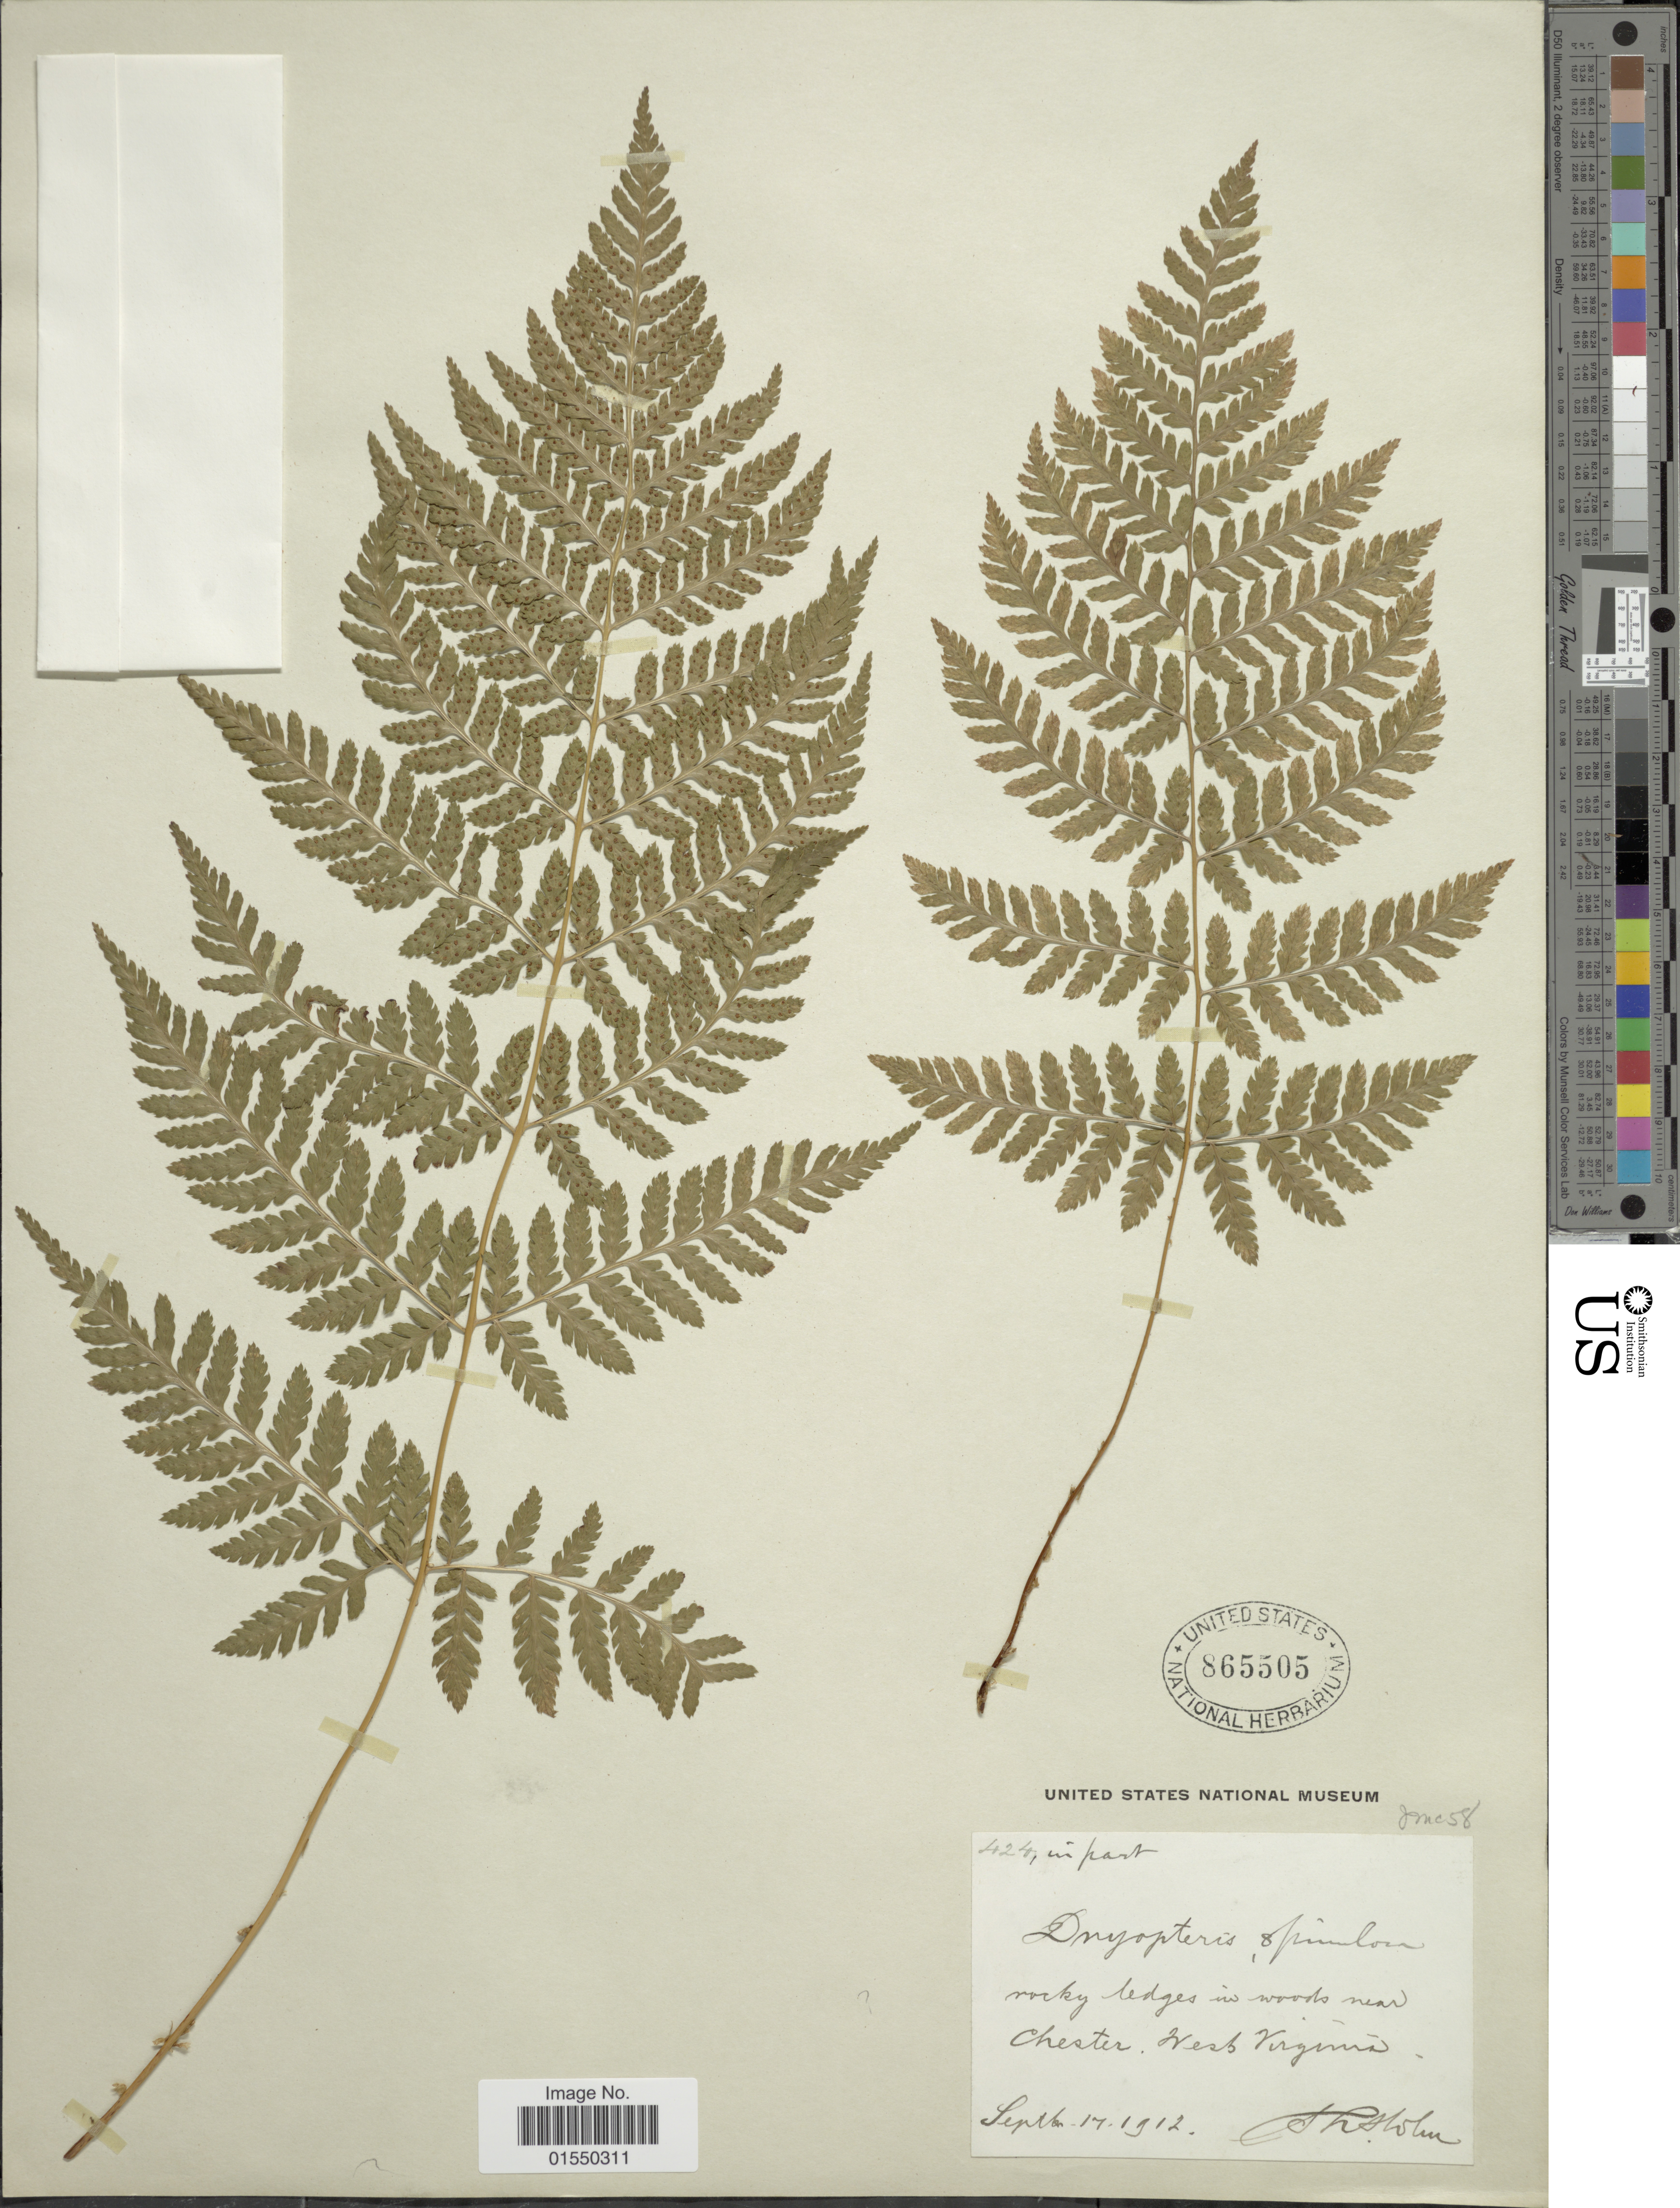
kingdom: Plantae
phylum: Tracheophyta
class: Polypodiopsida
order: Polypodiales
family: Dryopteridaceae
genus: Dryopteris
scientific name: Dryopteris carthusiana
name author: (Villars) H.P. Fuchs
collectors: T. H. Holm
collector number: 424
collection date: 1912-09-17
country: United States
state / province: West Virginia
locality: Near Chester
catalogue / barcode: US 865505